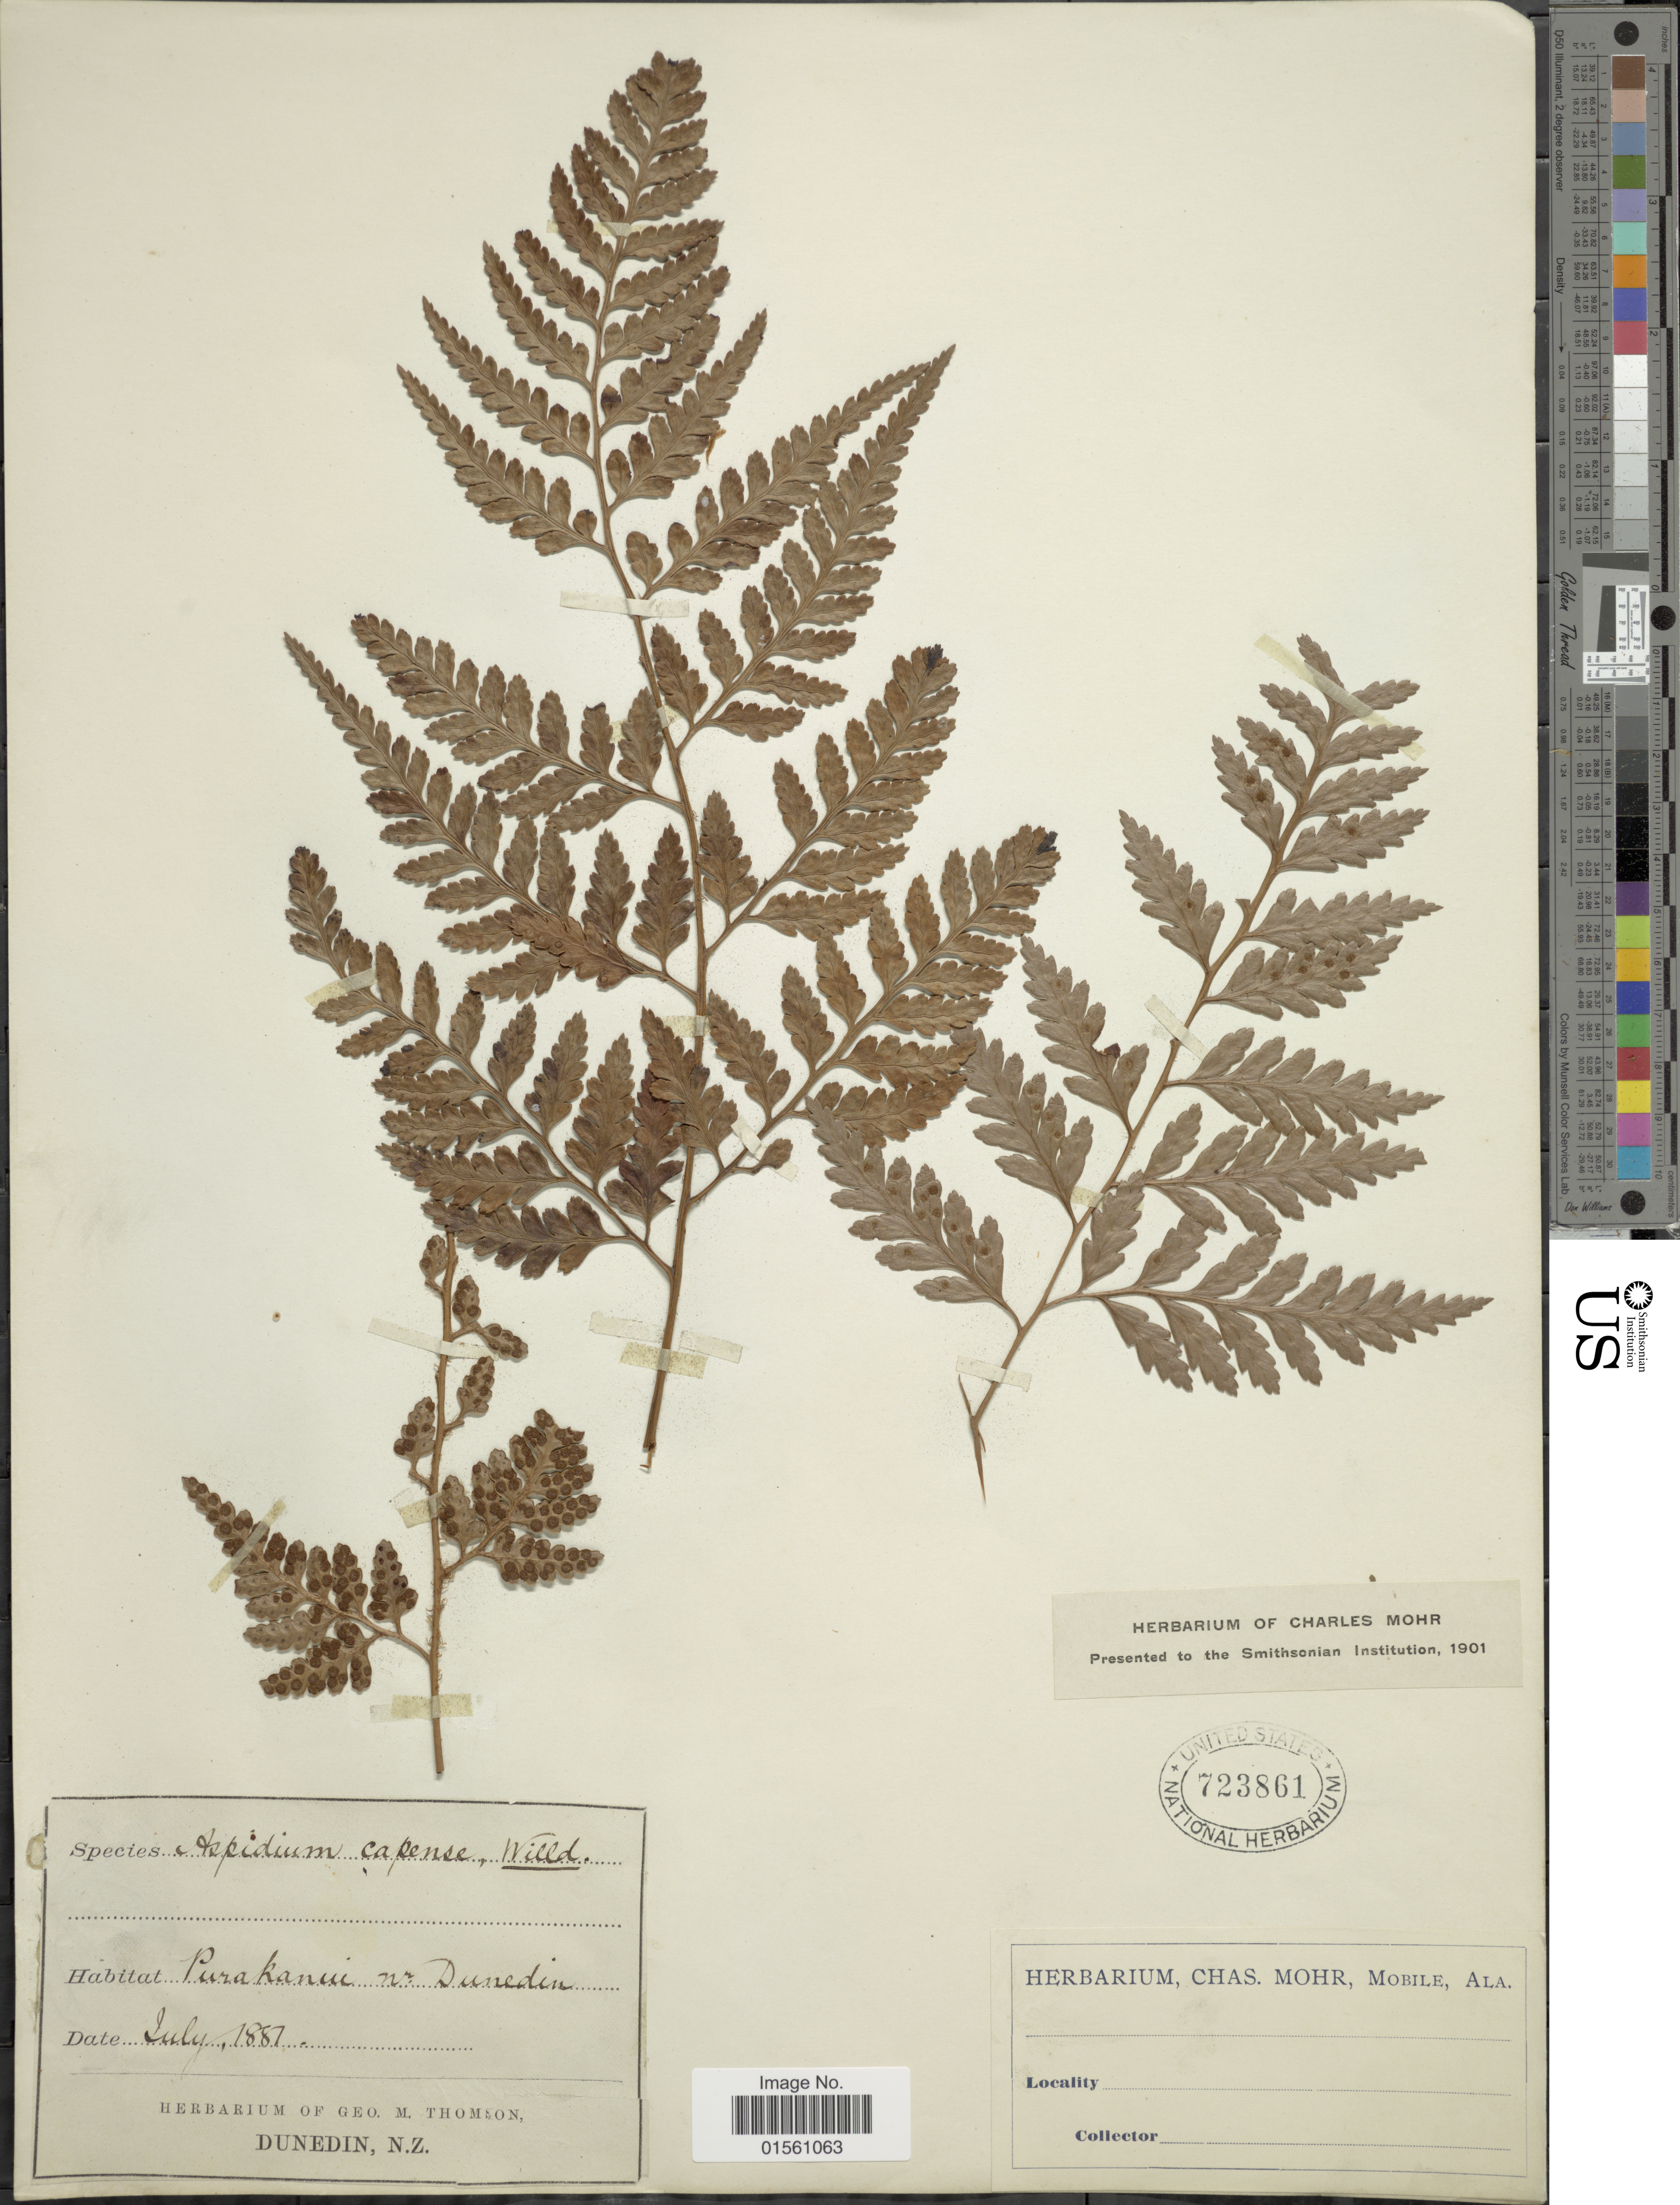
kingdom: Plantae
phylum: Tracheophyta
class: Polypodiopsida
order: Polypodiales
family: Dryopteridaceae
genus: Rumohra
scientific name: Rumohra adiantiformis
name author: (G. Forst.) Ching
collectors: ex herb. Geo. M. Thomson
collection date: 1887-07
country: New Zealand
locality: Purakanui nr. Dunedin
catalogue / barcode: US 723861